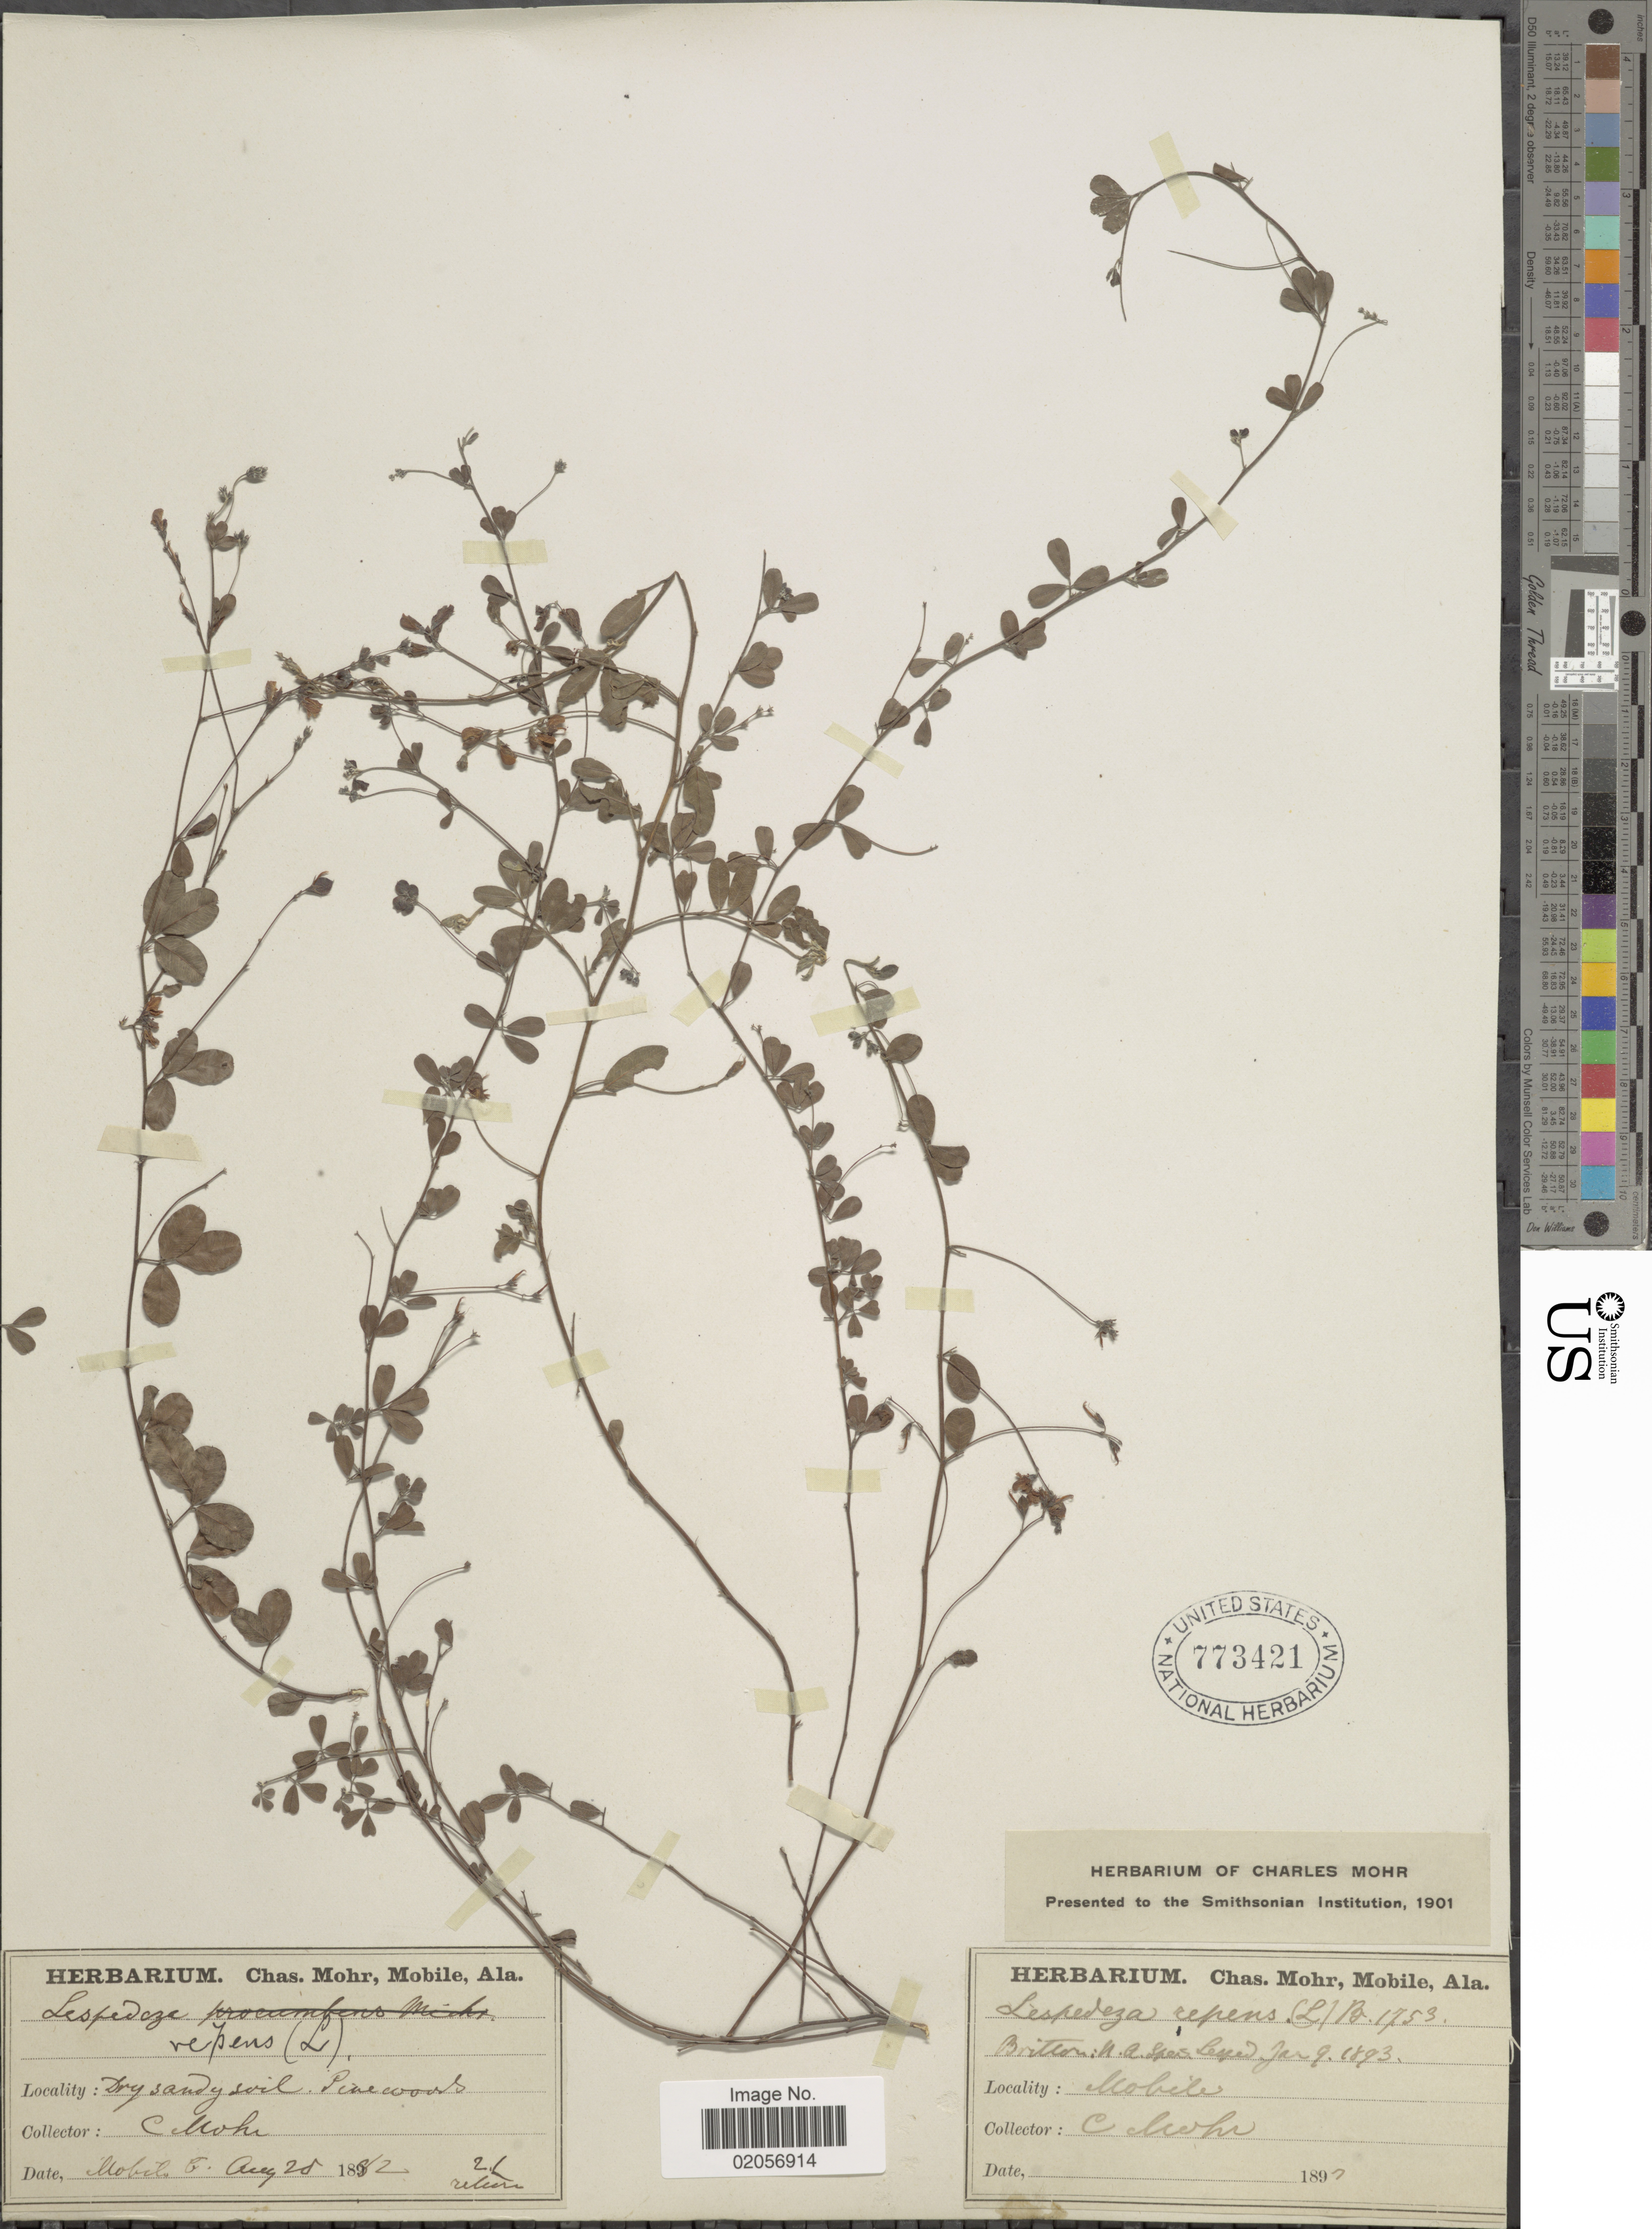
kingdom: Plantae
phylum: Tracheophyta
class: Magnoliopsida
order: Fabales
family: Fabaceae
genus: Lespedeza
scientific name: Lespedeza repens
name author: (L.) W.P.C. Barton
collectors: C. T. Mohr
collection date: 1882-08-25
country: United States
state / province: Alabama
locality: Dry sandy soil, Pinewoods, Mobile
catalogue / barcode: US 773421